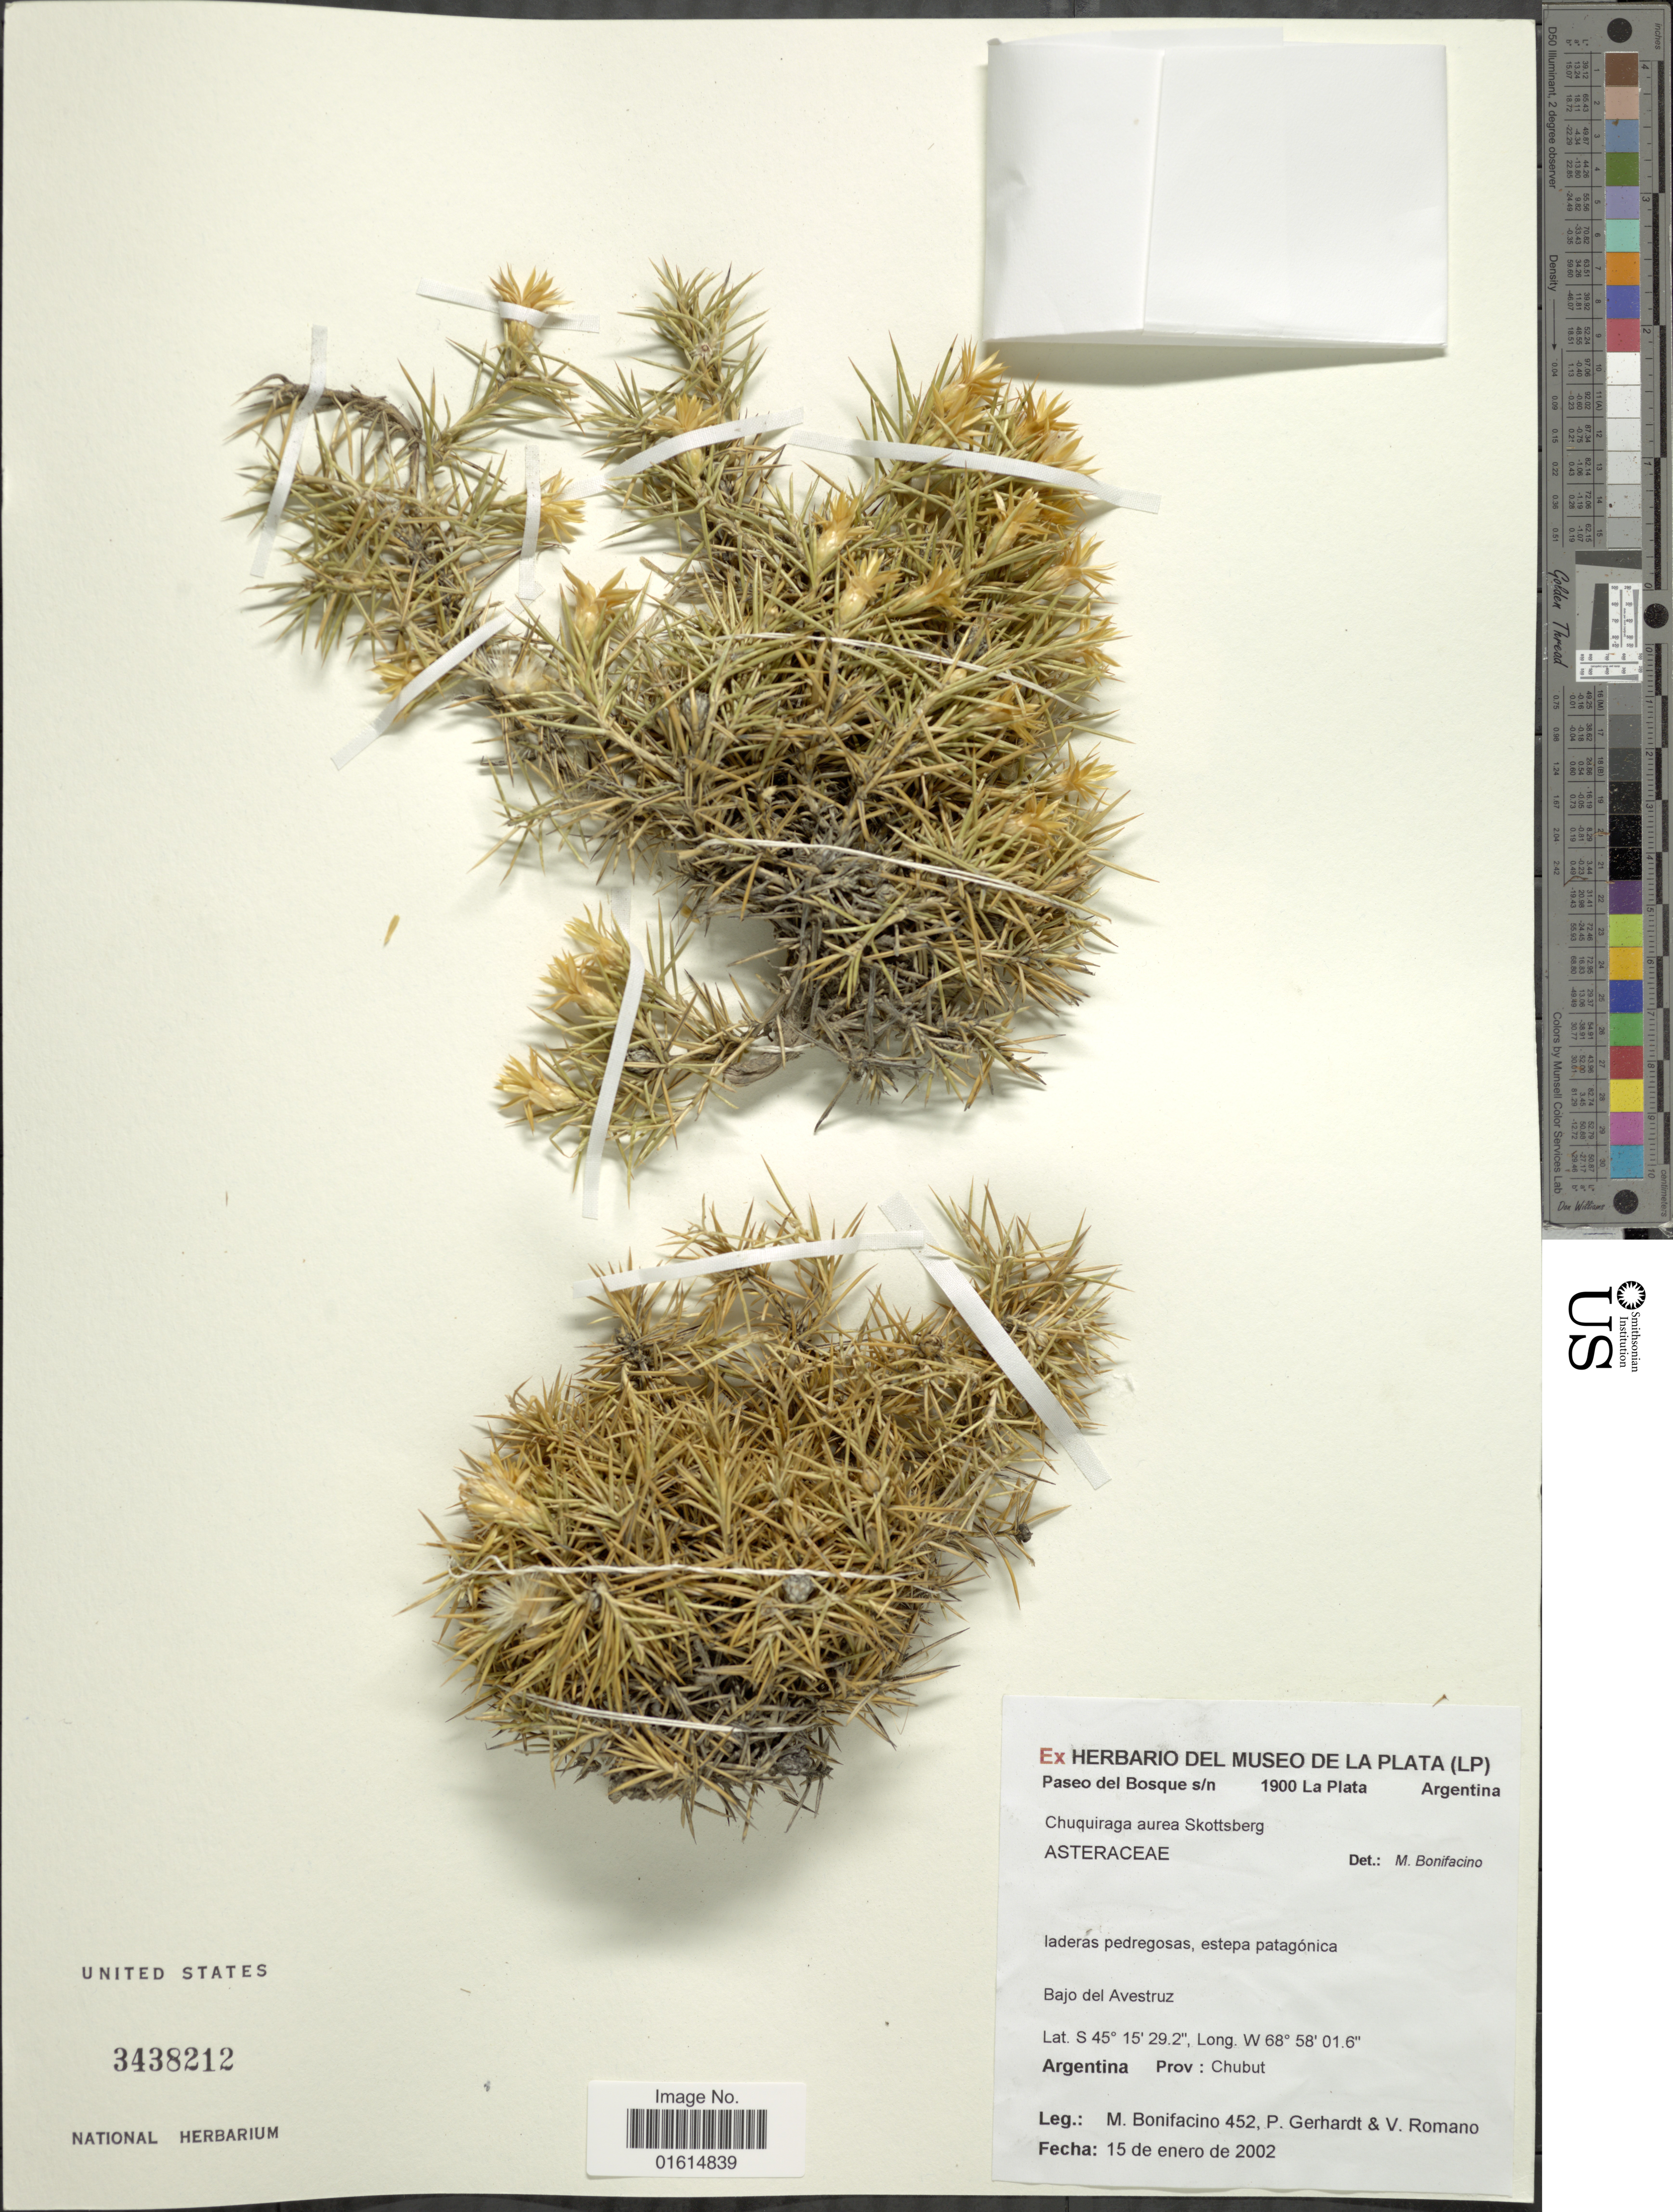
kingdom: Plantae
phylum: Tracheophyta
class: Magnoliopsida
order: Asterales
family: Asteraceae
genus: Chuquiraga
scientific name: Chuquiraga aurea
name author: Skottsb.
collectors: M. Bonifacino, P. Gerhardt & V. Romano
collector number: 0452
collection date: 2002-01-15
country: Argentina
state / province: Chubut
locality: Bajo del Avestruz, Prov. Chubut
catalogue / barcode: US 3438212